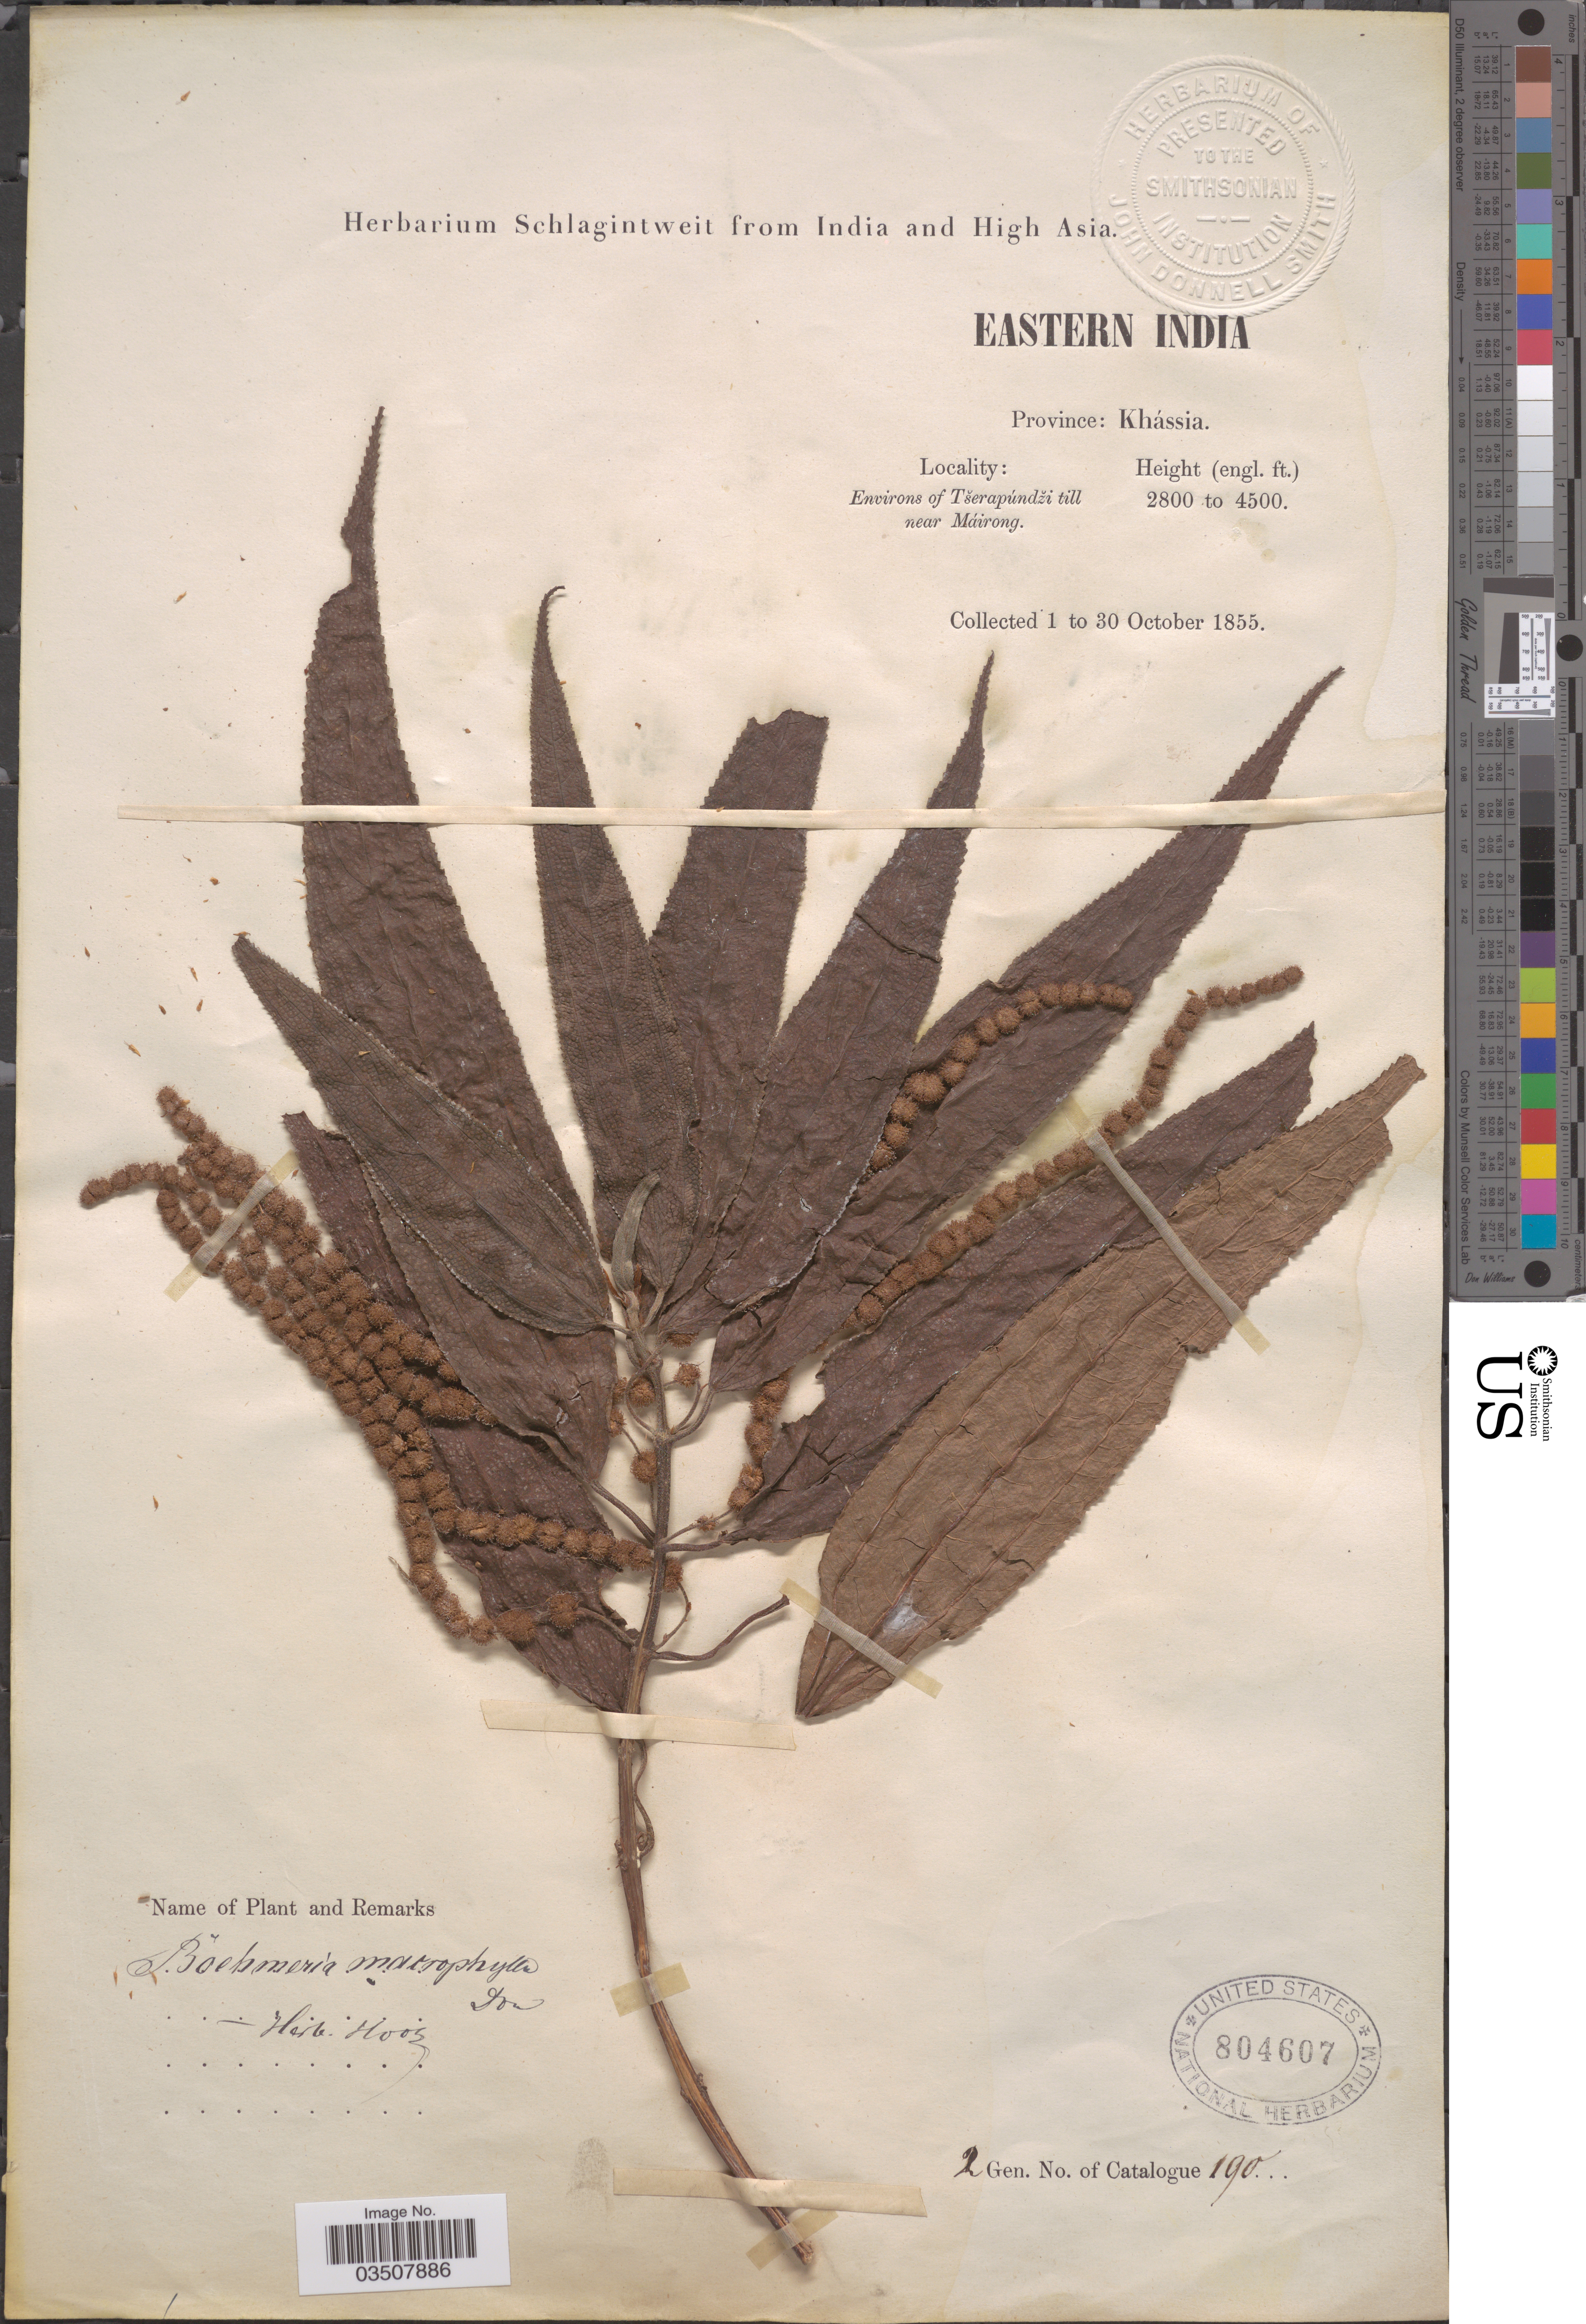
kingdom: Plantae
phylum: Tracheophyta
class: Magnoliopsida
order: Rosales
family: Urticaceae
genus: Boehmeria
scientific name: Boehmeria macrophylla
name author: Hornem.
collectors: ex herb. Schlagintweit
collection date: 1855-10-01/1855-10-30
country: India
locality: Eastern India. Province: Khássia. Environs Tšerapúndži till near Máirong.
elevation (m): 853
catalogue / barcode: US 804607